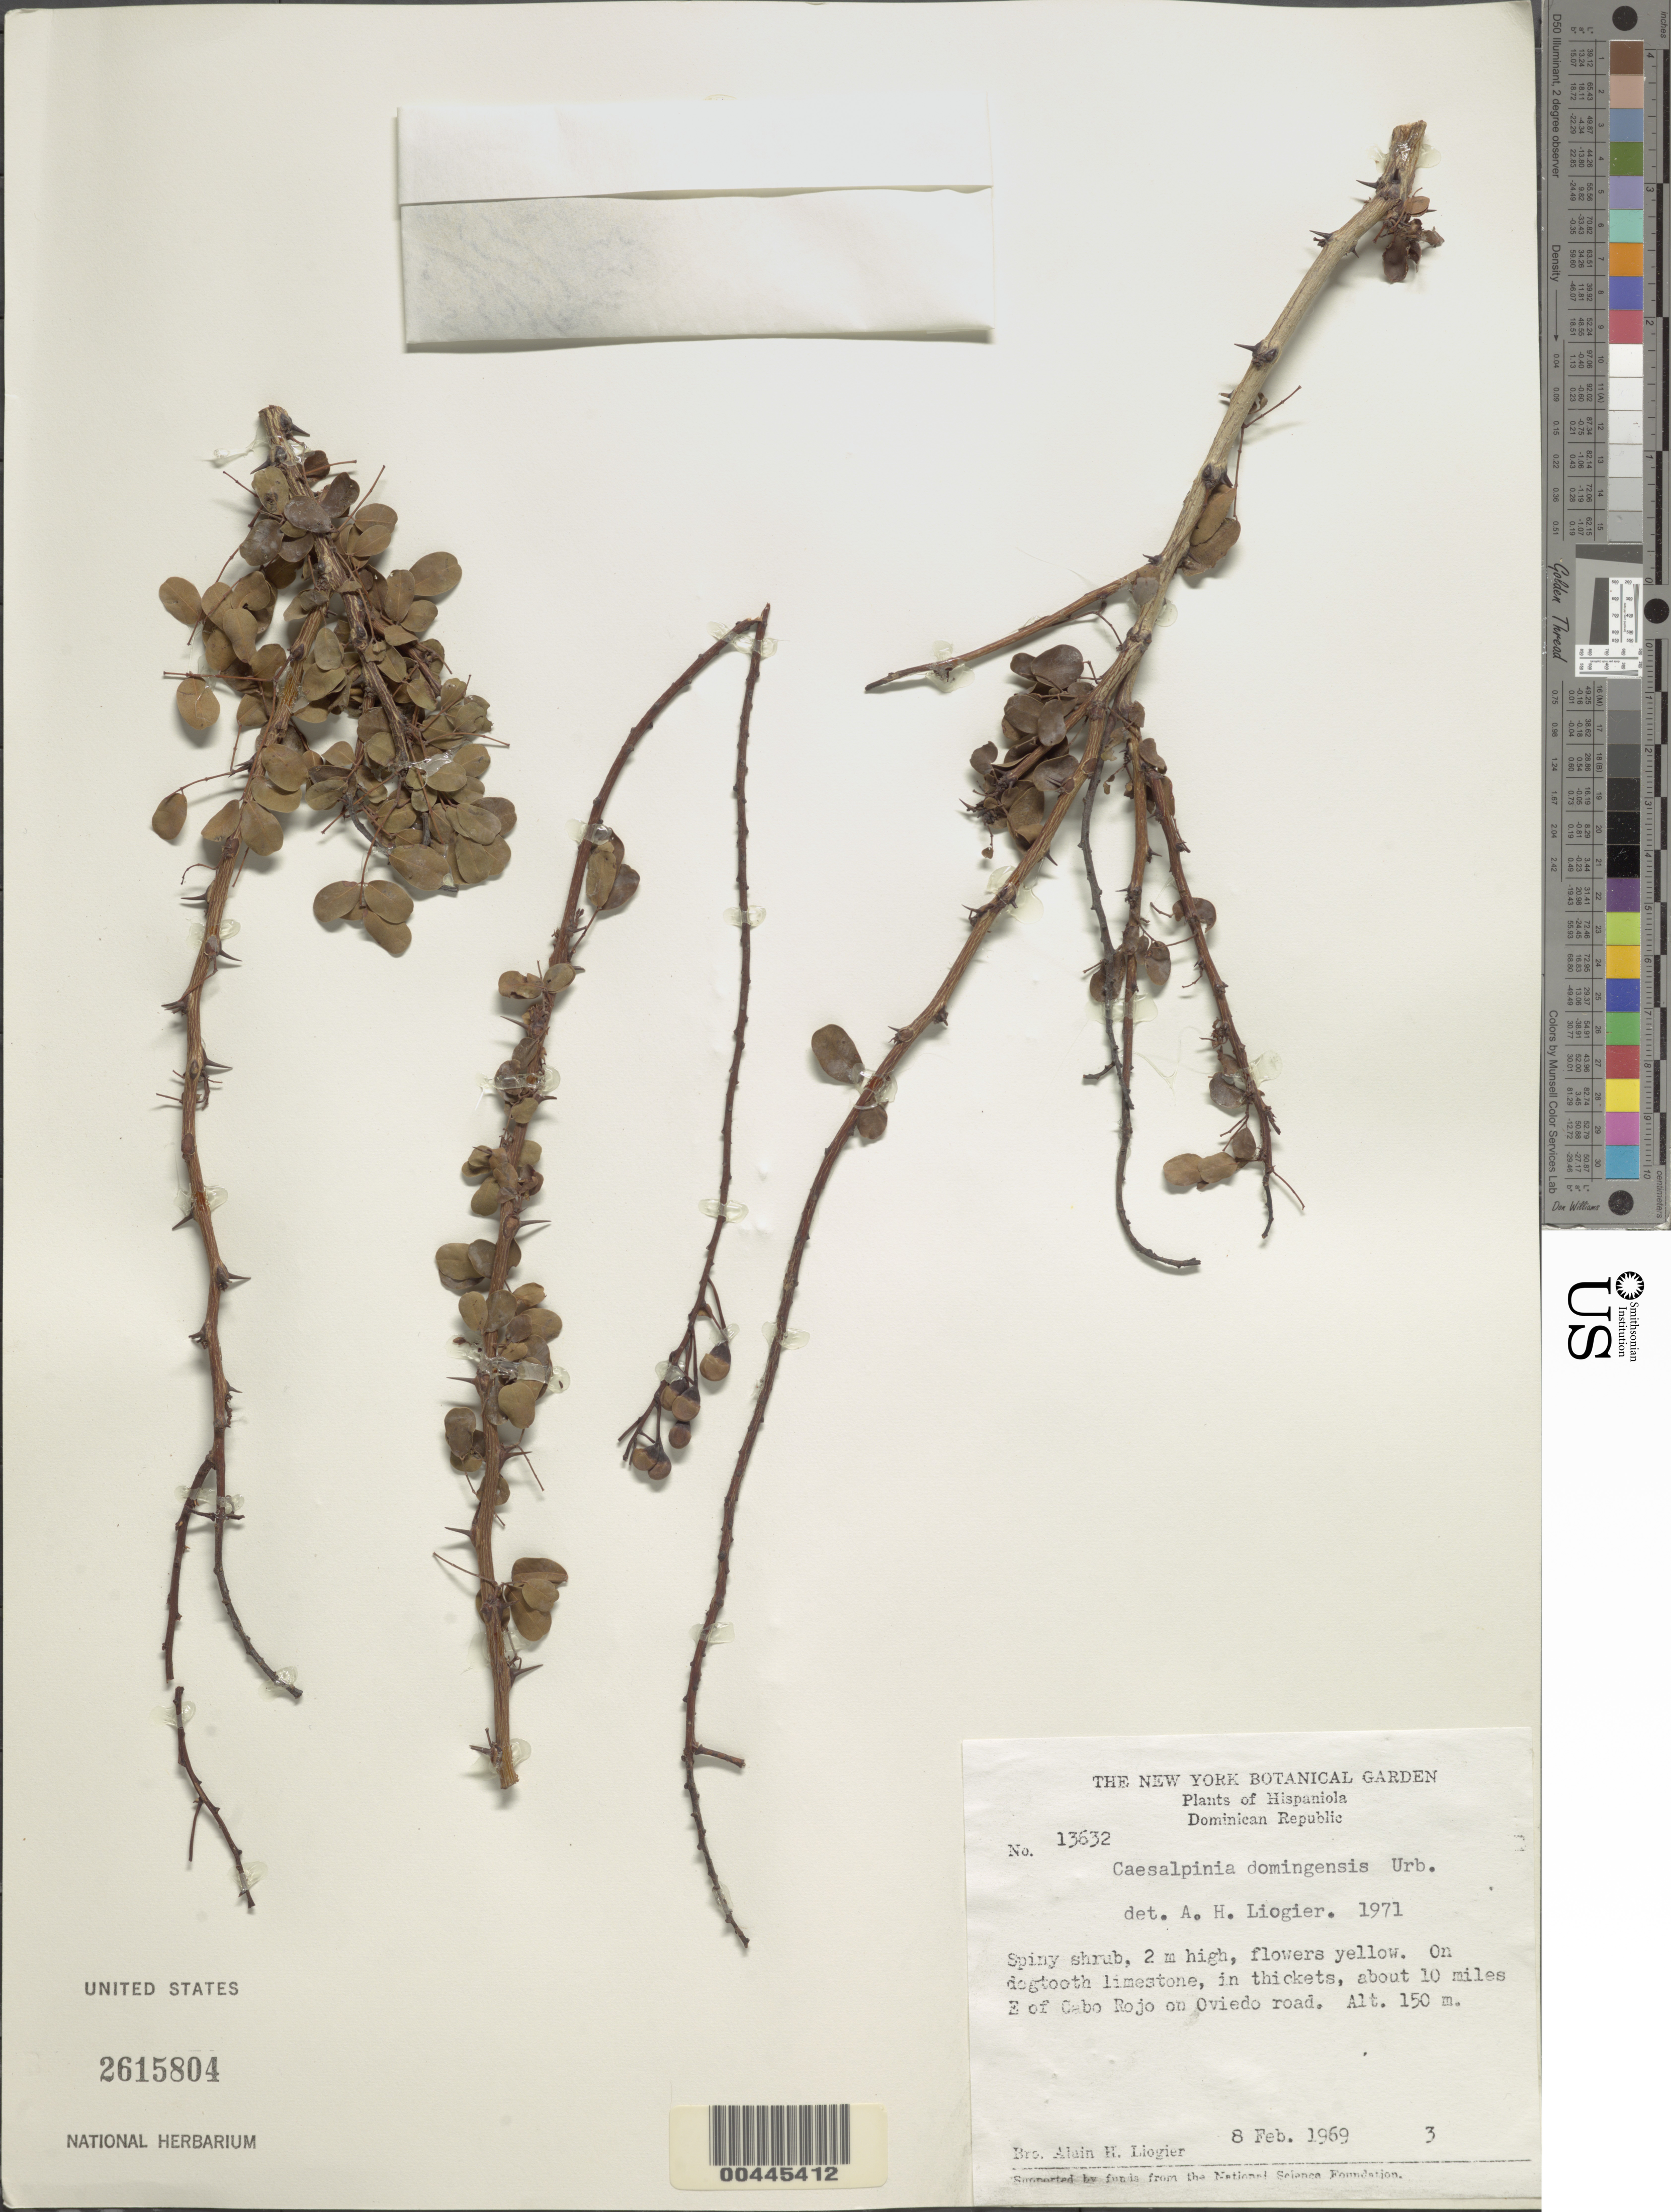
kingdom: Plantae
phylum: Tracheophyta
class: Magnoliopsida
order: Fabales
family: Fabaceae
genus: Caesalpinia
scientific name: Caesalpinia domingensis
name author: Urb.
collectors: A. H. Liogier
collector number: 13632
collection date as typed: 08 Feb 1969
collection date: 1969-02-08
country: Dominican Republic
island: Hispaniola Island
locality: E of cabo rojo on oviedo road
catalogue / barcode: US 2615804